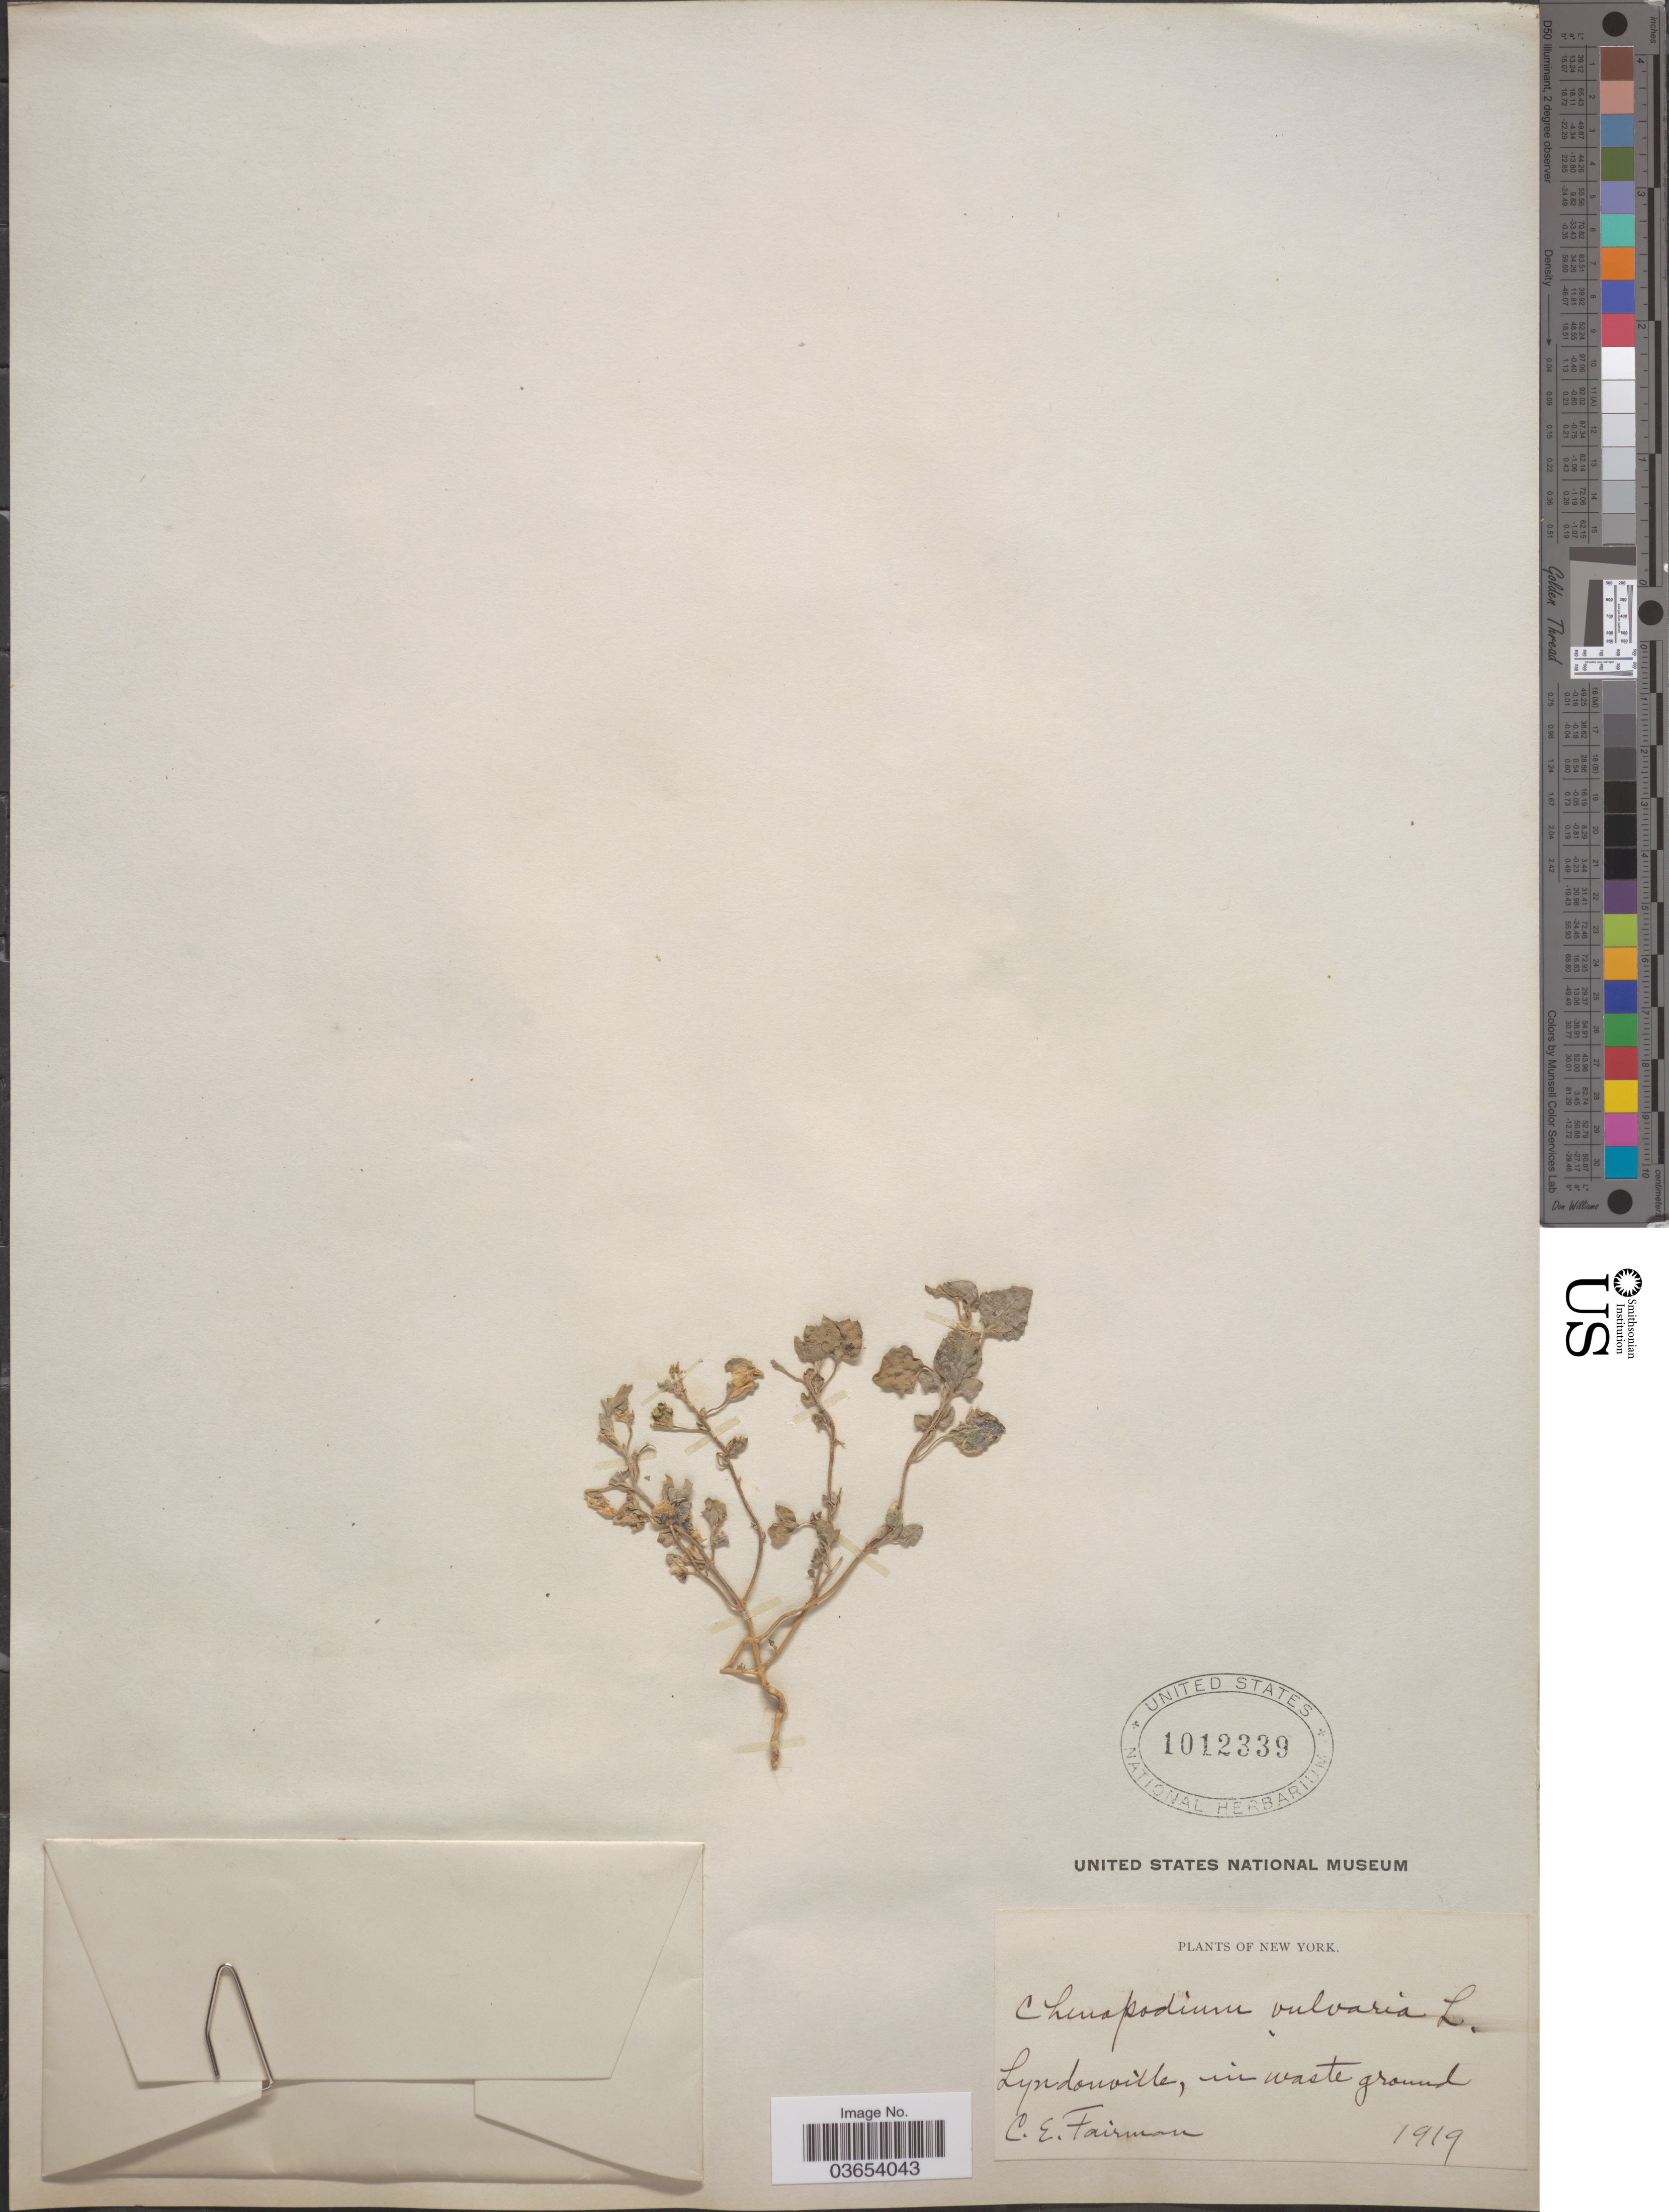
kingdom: Plantae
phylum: Tracheophyta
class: Magnoliopsida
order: Caryophyllales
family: Amaranthaceae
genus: Chenopodium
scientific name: Chenopodium vulvaria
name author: L.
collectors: C. Fairman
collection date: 1919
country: United States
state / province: New York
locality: Lyndonville.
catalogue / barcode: US 1012339